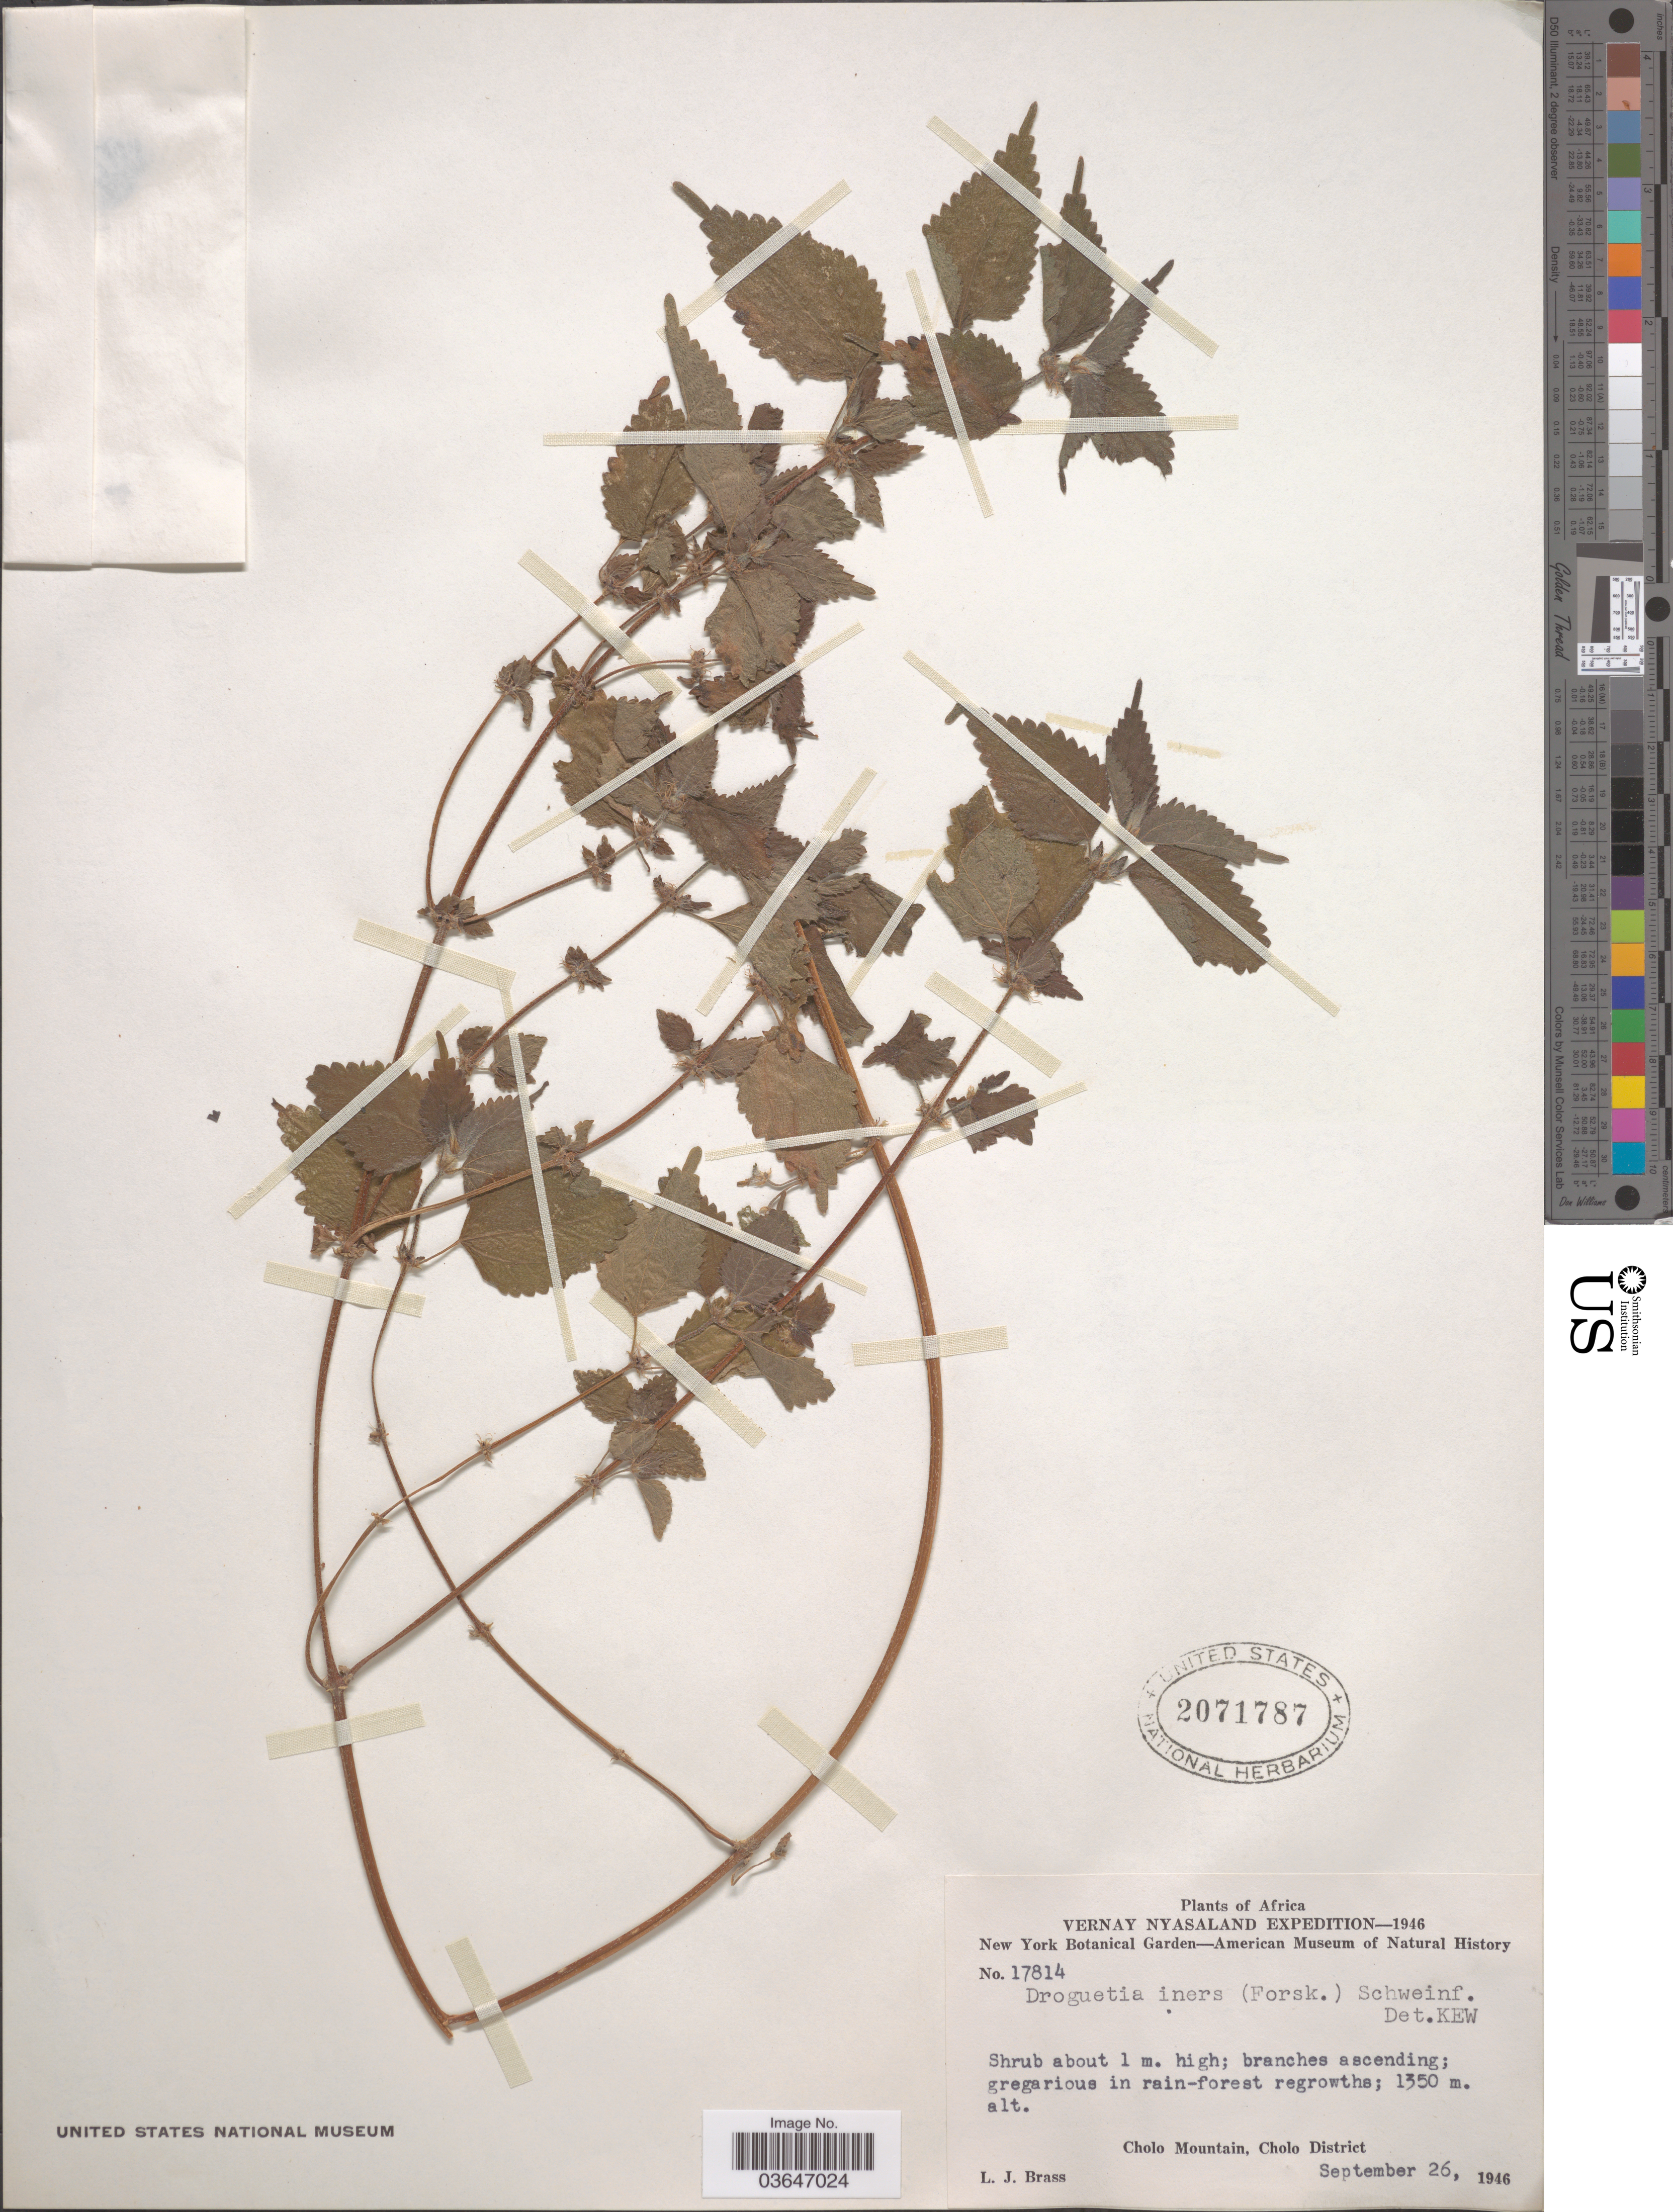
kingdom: Plantae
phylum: Tracheophyta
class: Magnoliopsida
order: Rosales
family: Urticaceae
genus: Droguetia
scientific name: Droguetia iners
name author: (Forssk.) Schweinf.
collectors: L. J. Brass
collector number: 17814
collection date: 1946-09-26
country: Malawi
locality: Vernay Nyasaland. Cholo Mountain, Cholo District.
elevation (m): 1350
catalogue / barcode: US 2071787